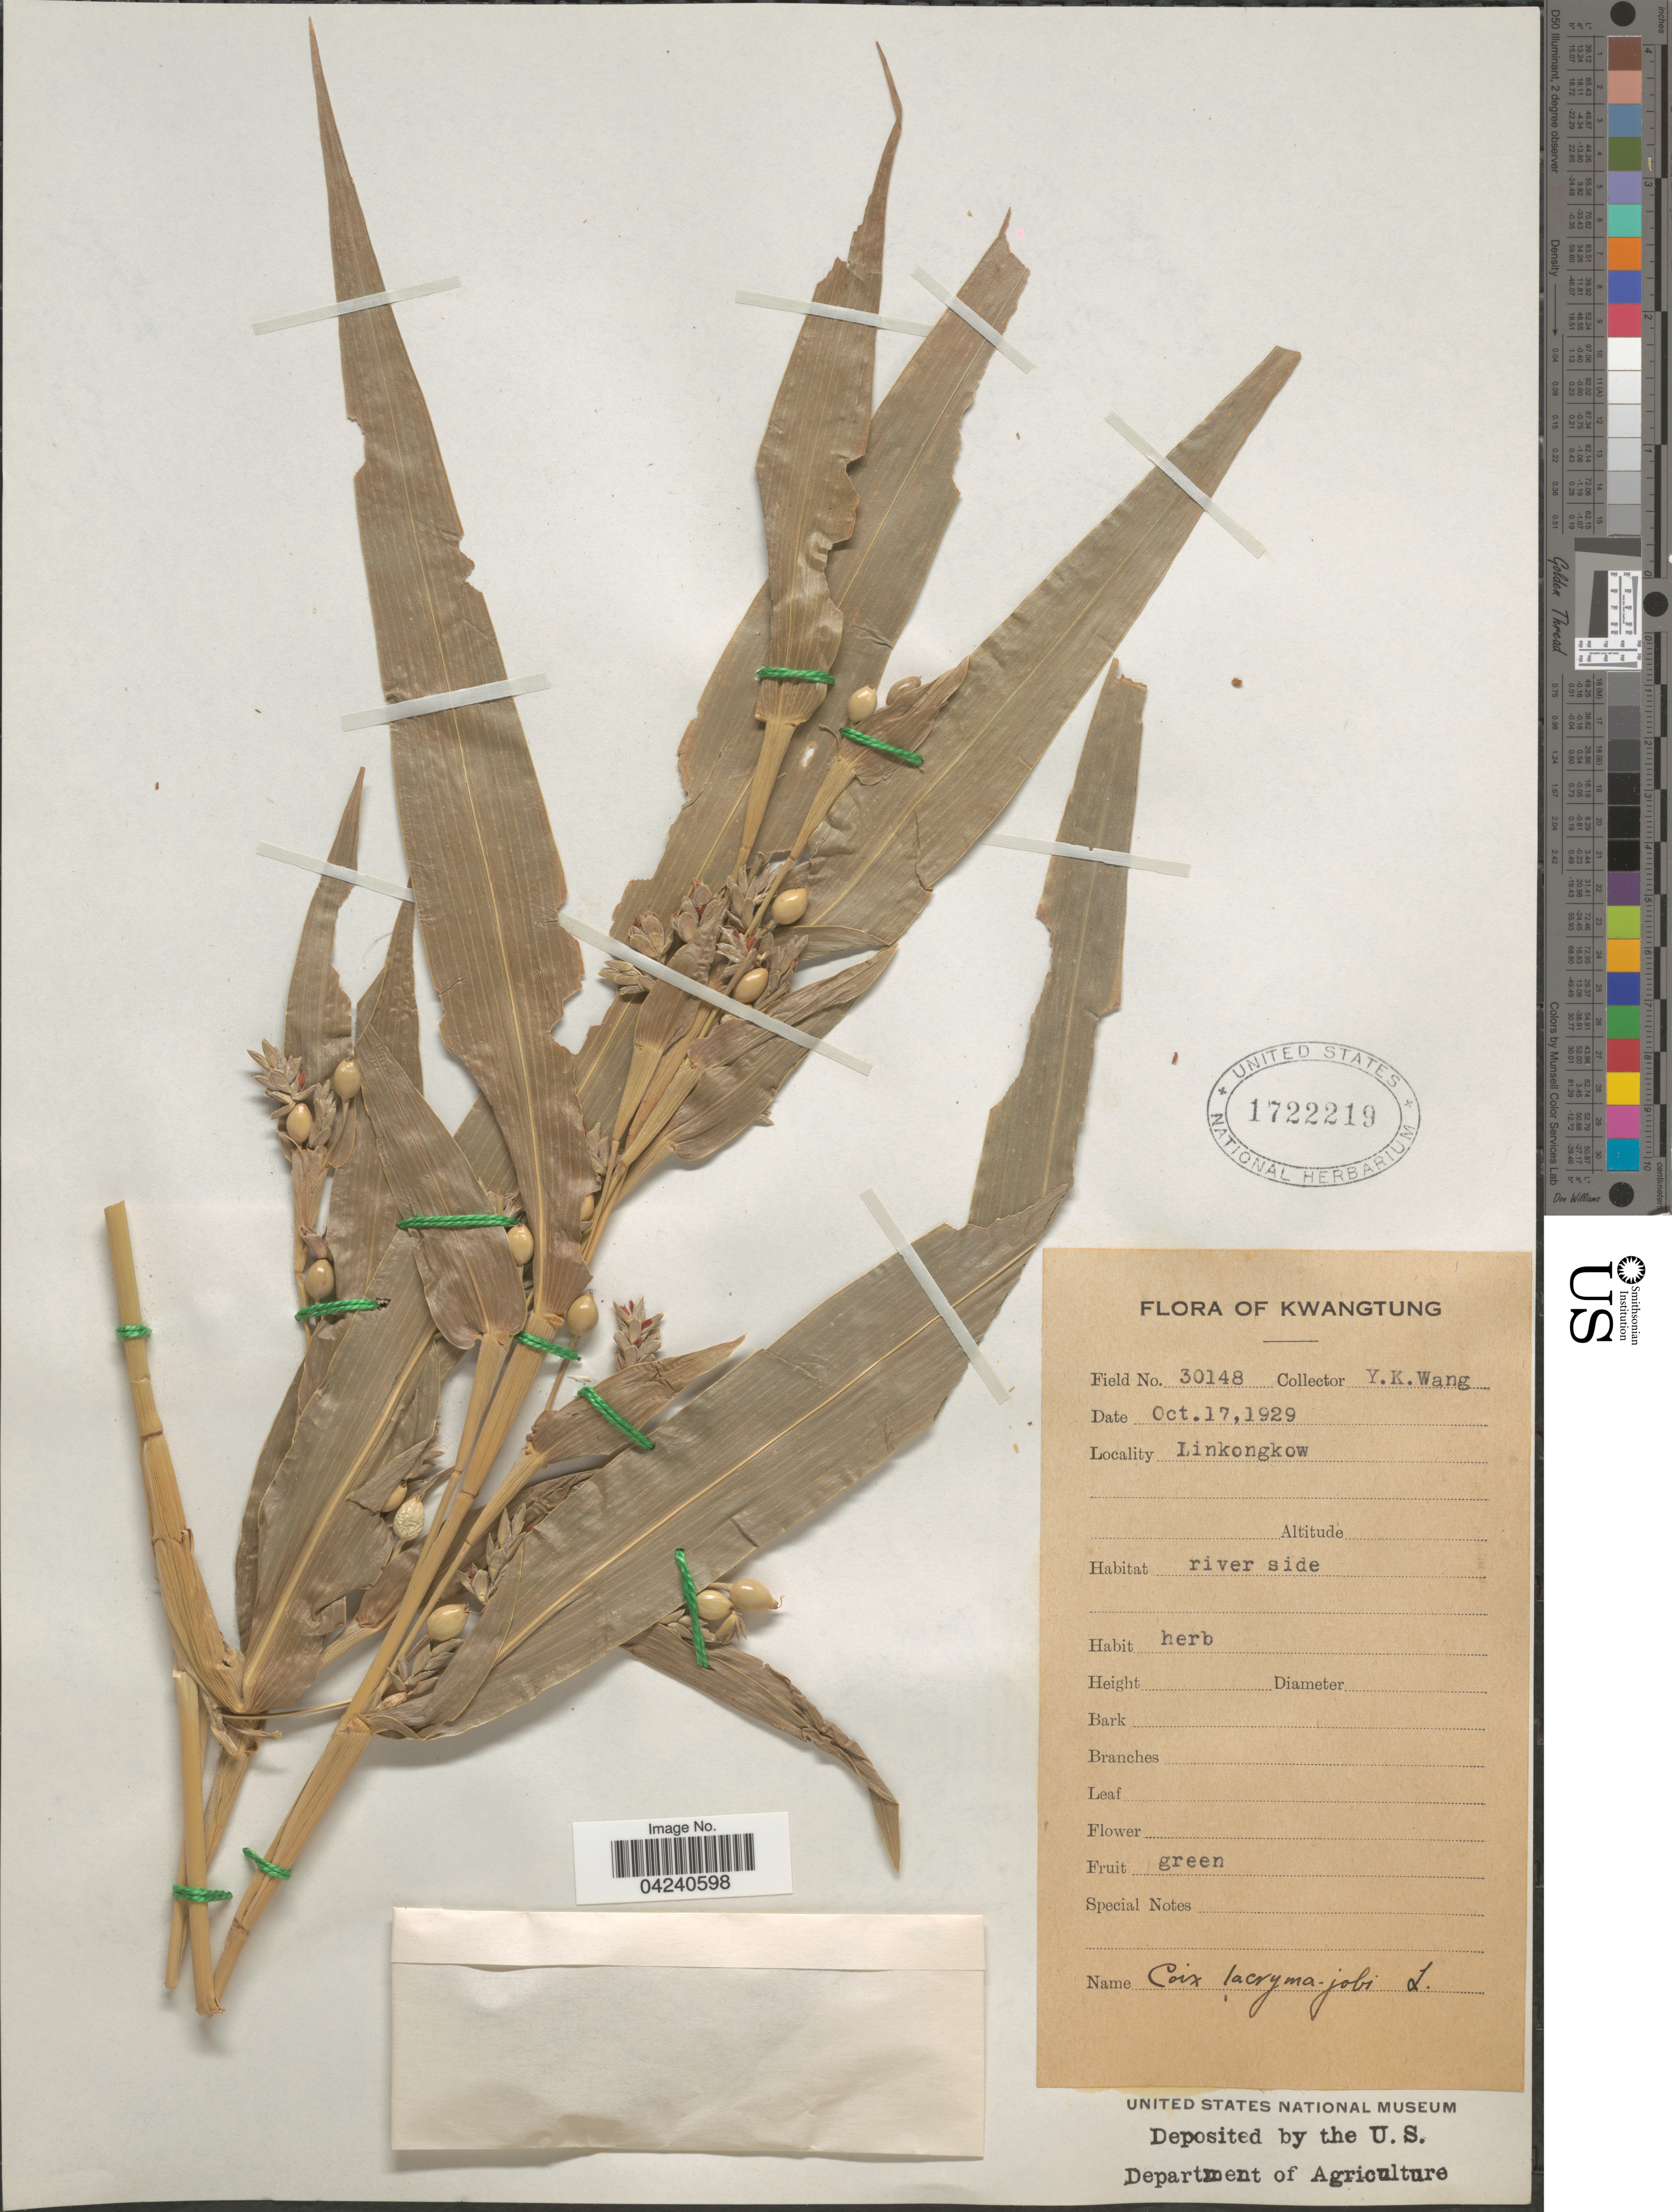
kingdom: Plantae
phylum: Tracheophyta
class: Liliopsida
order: Poales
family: Poaceae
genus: Coix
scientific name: Coix lacryma-jobi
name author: L.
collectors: Y. Wang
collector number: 30148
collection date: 1929-10-17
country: China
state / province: Guangdong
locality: Kwangtung. Linkongkow.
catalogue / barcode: US 1722219